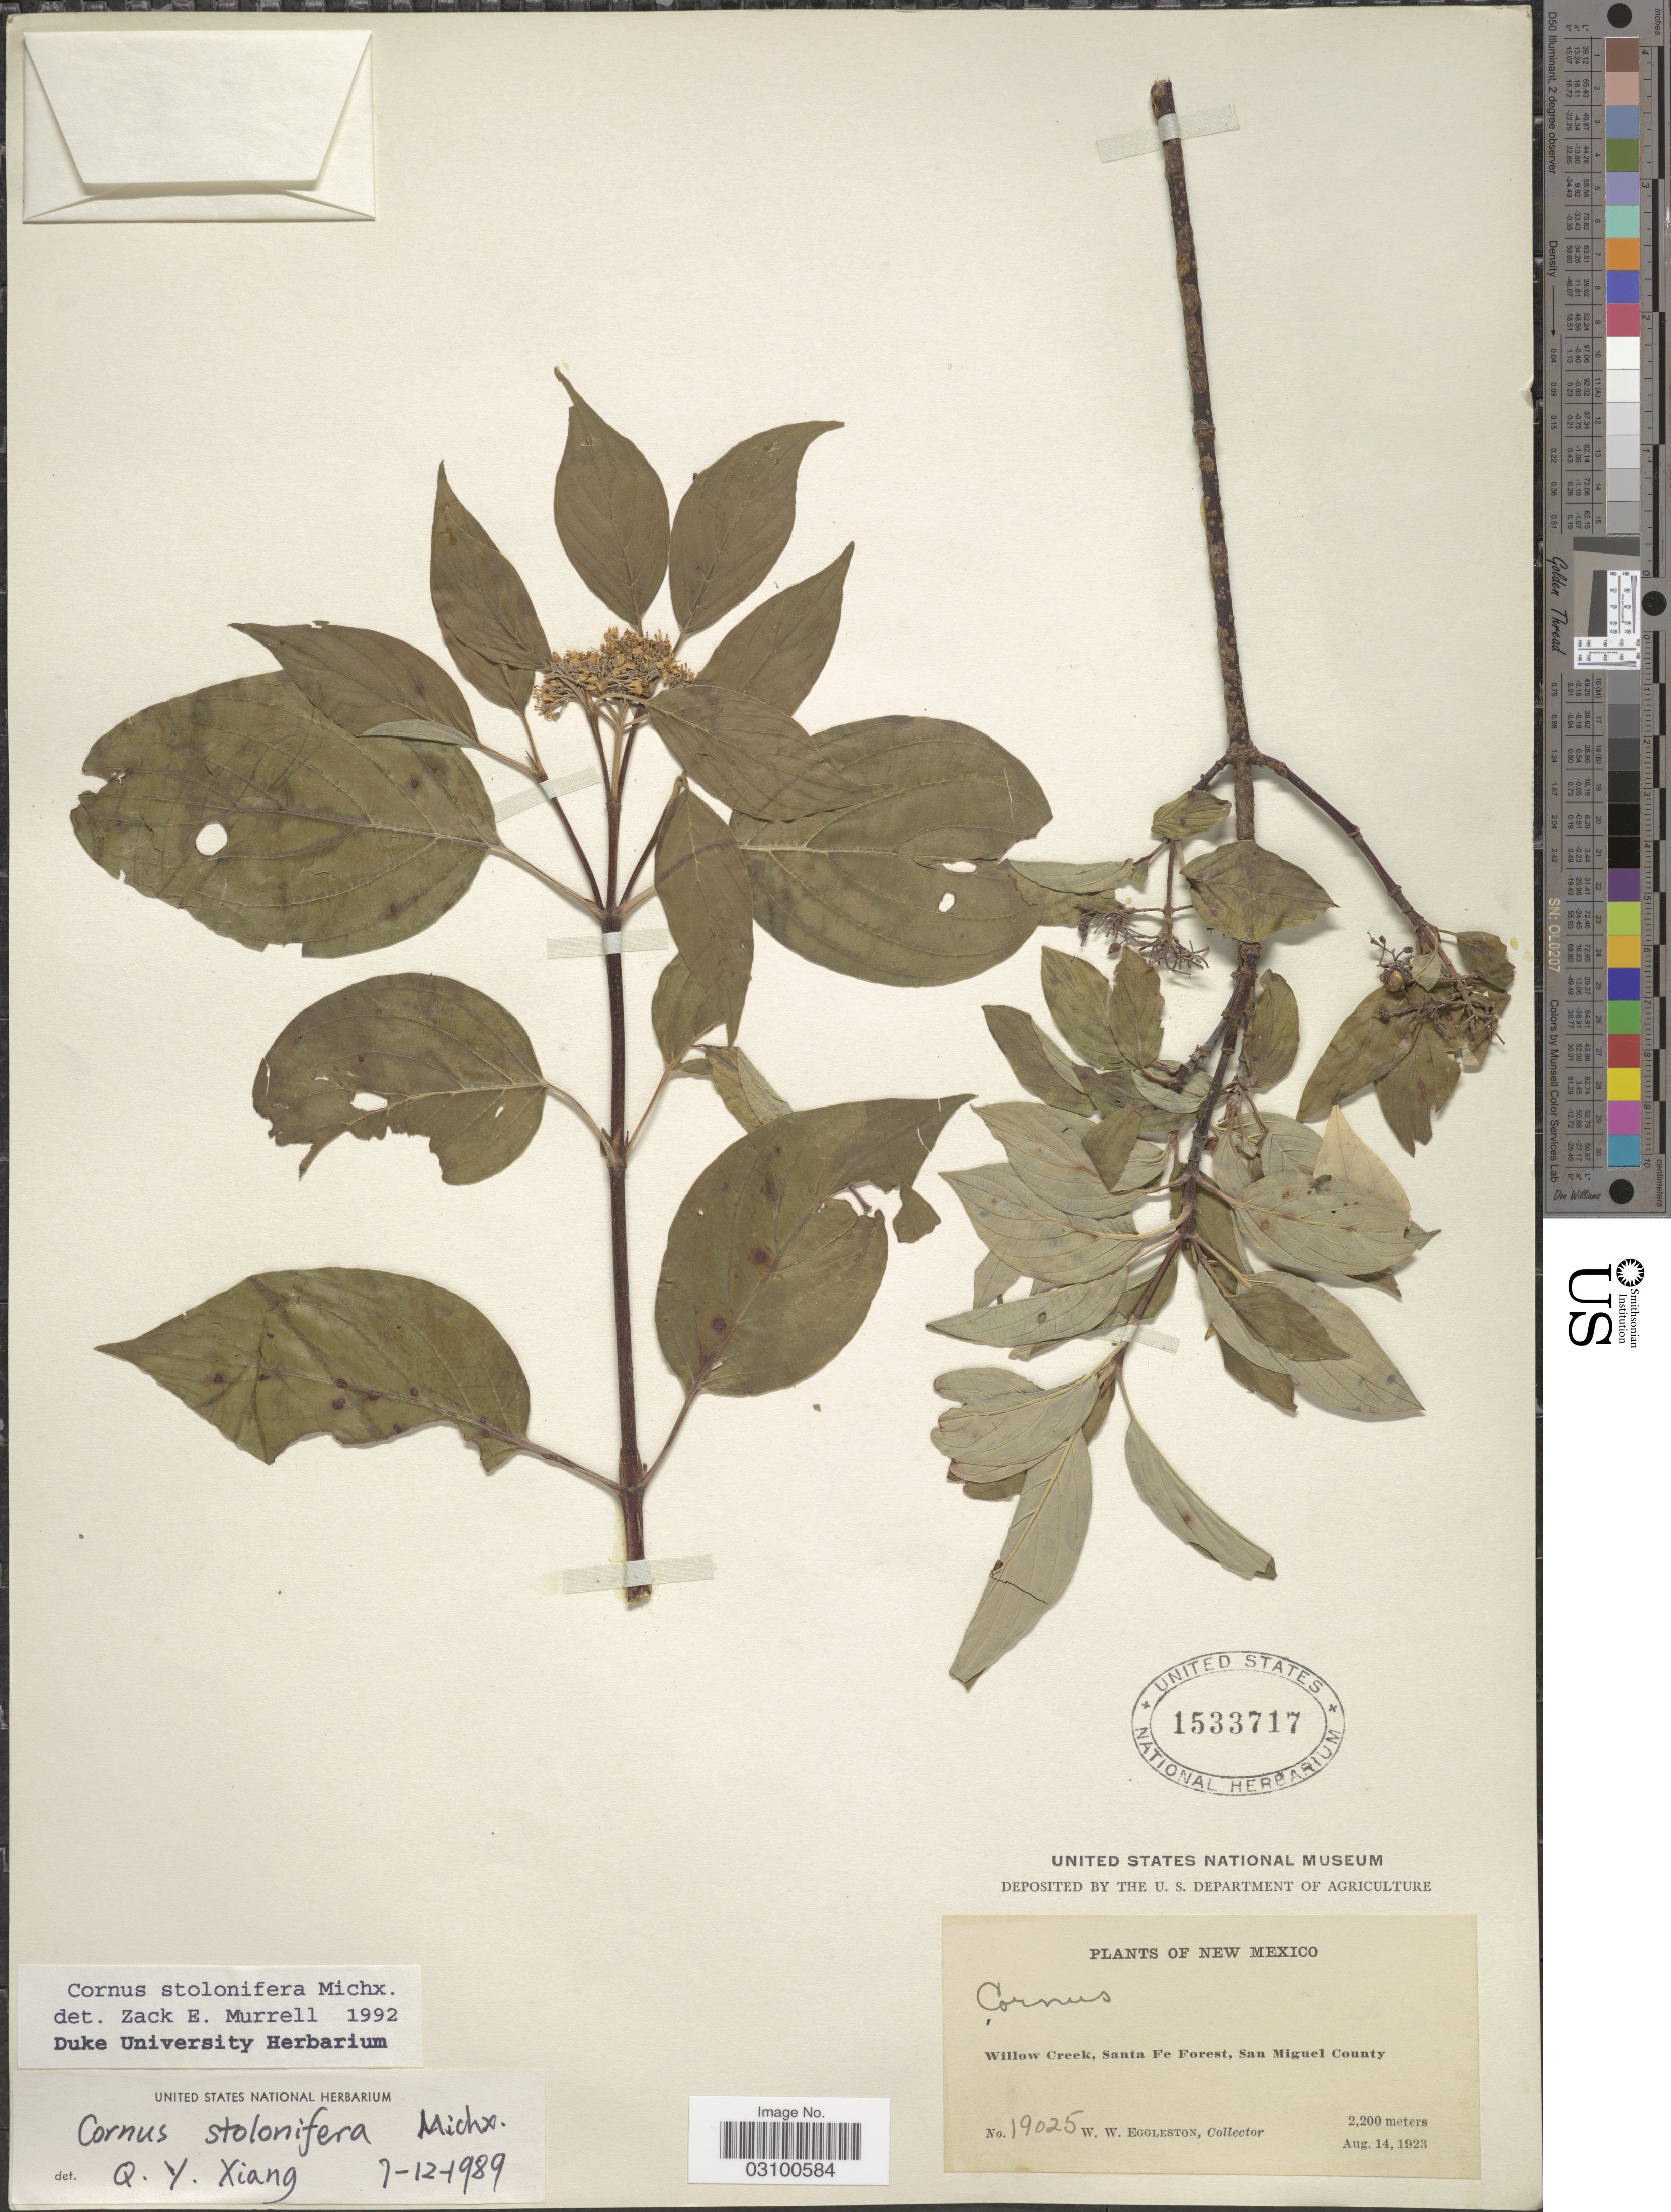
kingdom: Plantae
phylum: Tracheophyta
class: Magnoliopsida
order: Cornales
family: Cornaceae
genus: Cornus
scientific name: Cornus sericea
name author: L.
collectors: W. W. Eggleston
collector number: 19025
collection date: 1923-08-14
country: United States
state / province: New Mexico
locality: Willow Creek, Santa Fe Forest, San Miguel County.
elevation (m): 2200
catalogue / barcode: US 1533717